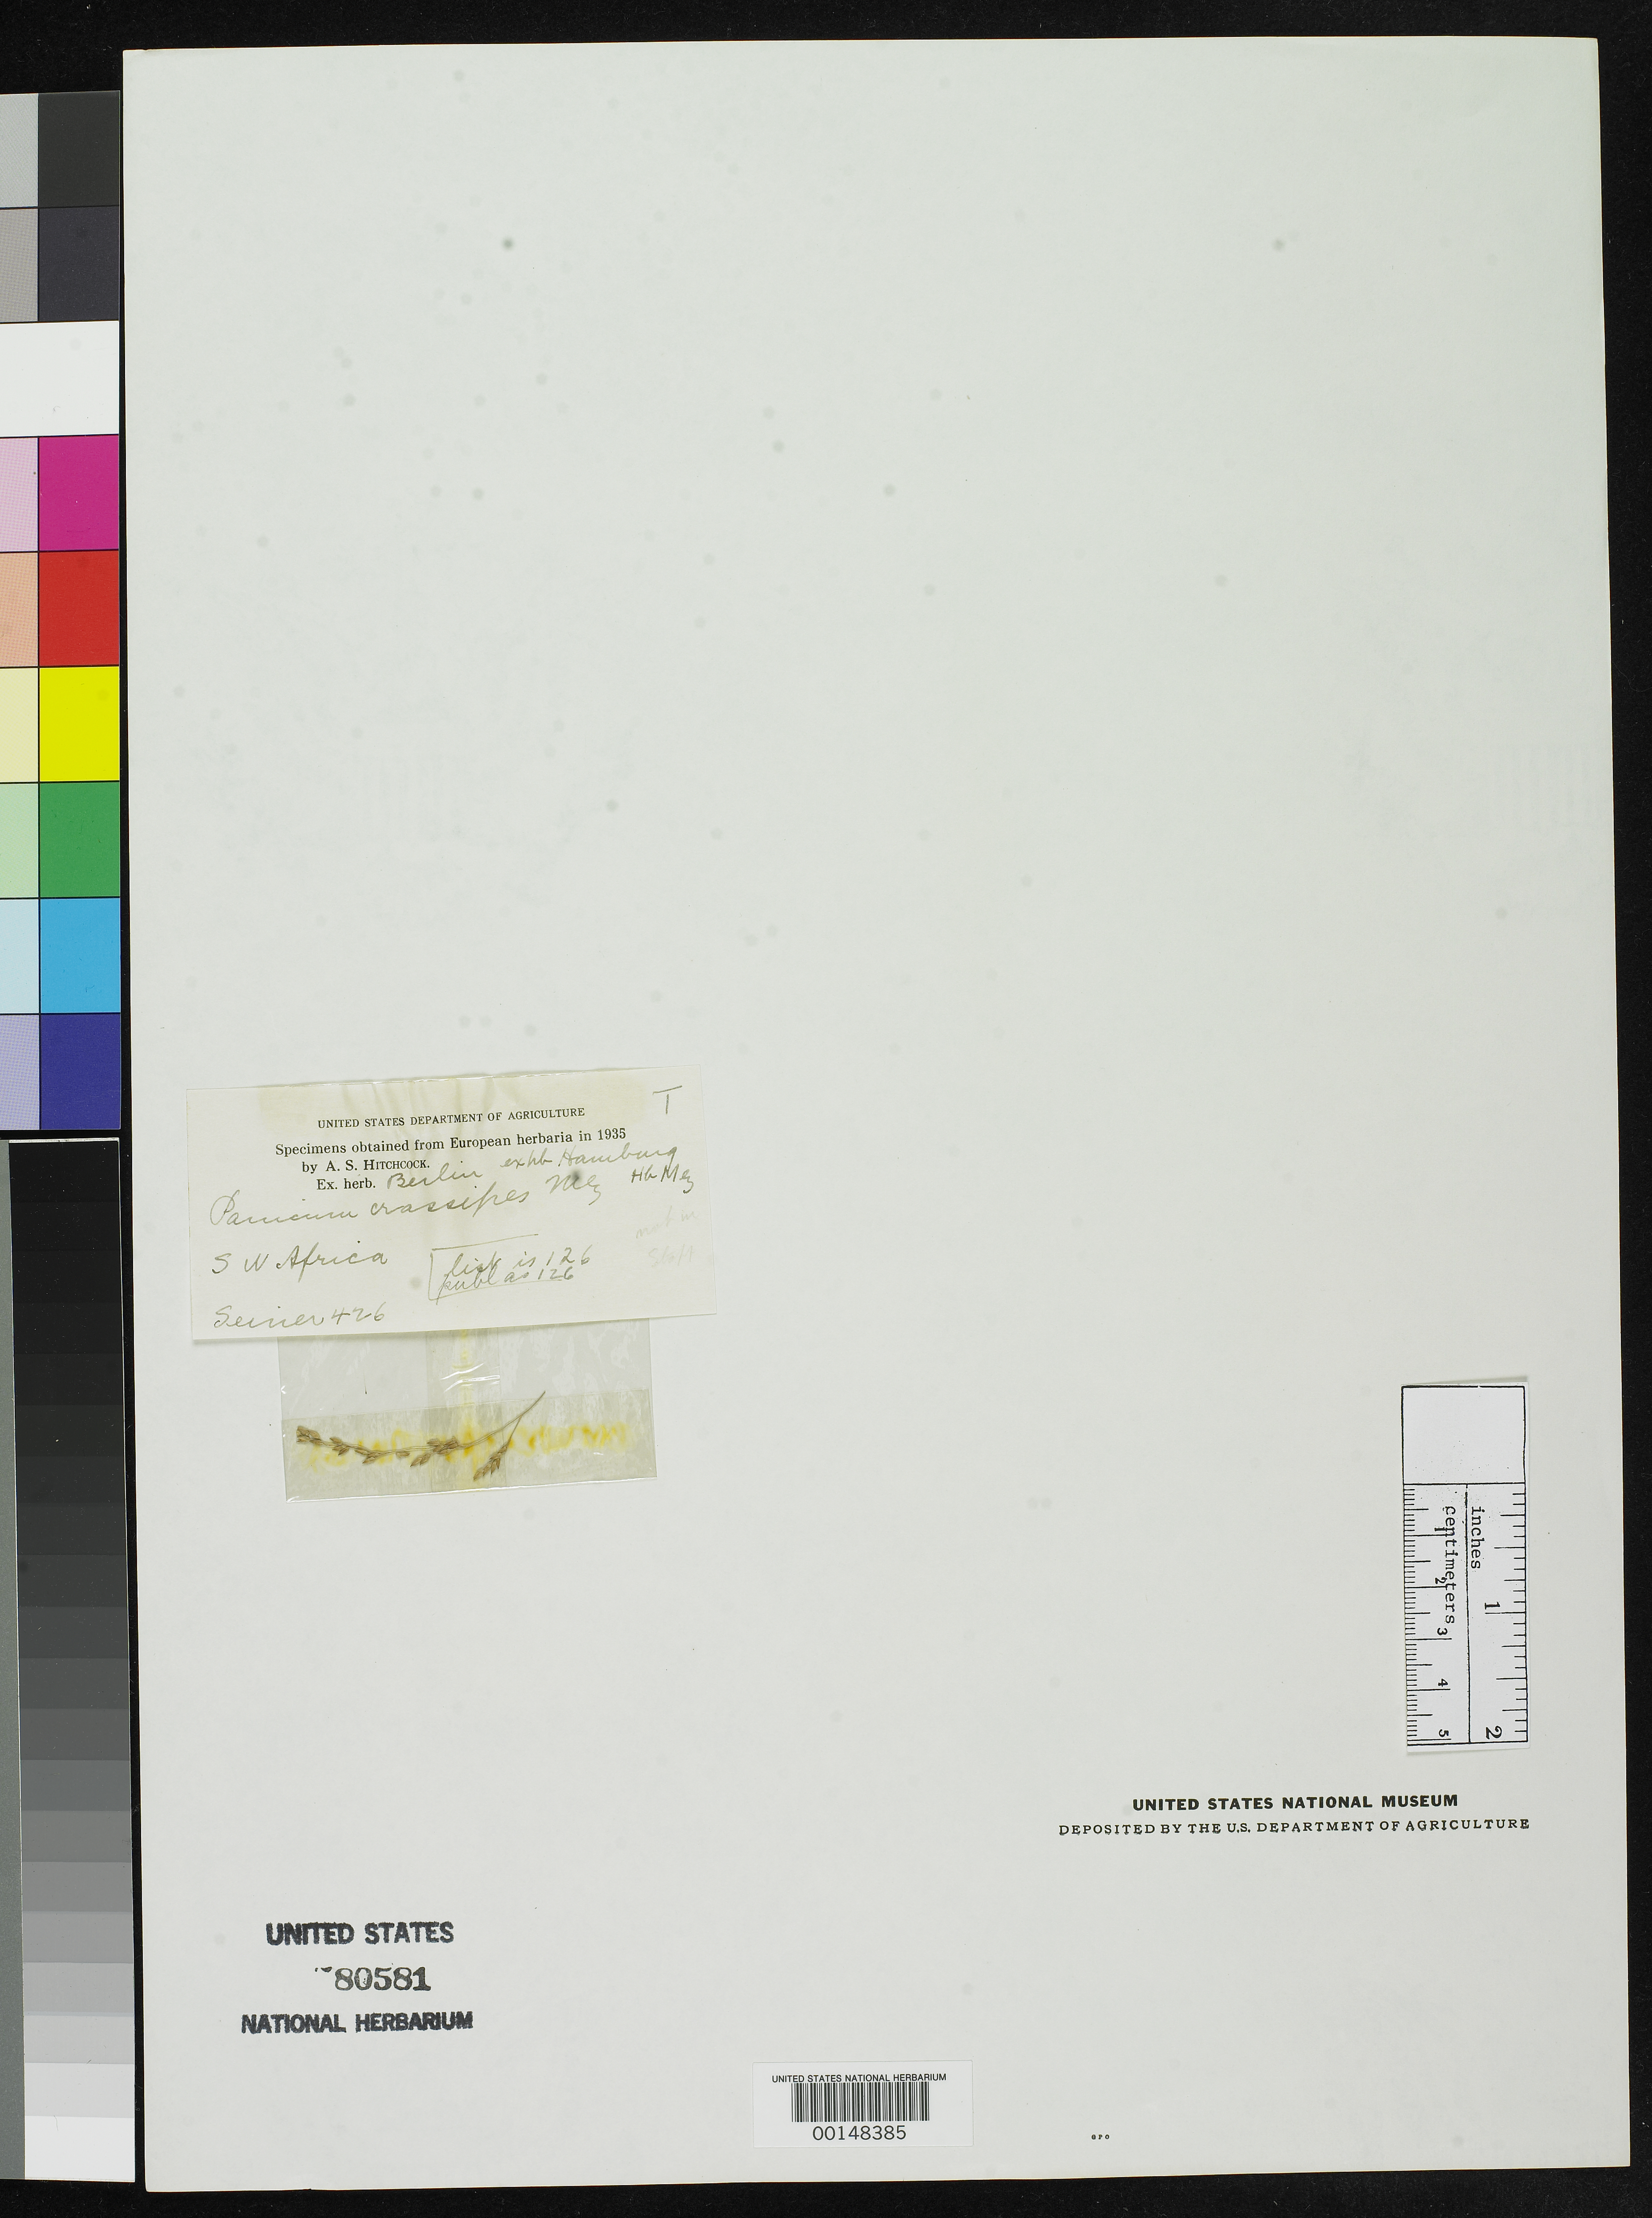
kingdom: Plantae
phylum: Tracheophyta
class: Liliopsida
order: Poales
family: Poaceae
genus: Panicum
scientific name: Panicum crassipes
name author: Mez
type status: Type Fragment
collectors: F. Seiner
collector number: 426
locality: Southwest section.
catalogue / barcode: US 80581